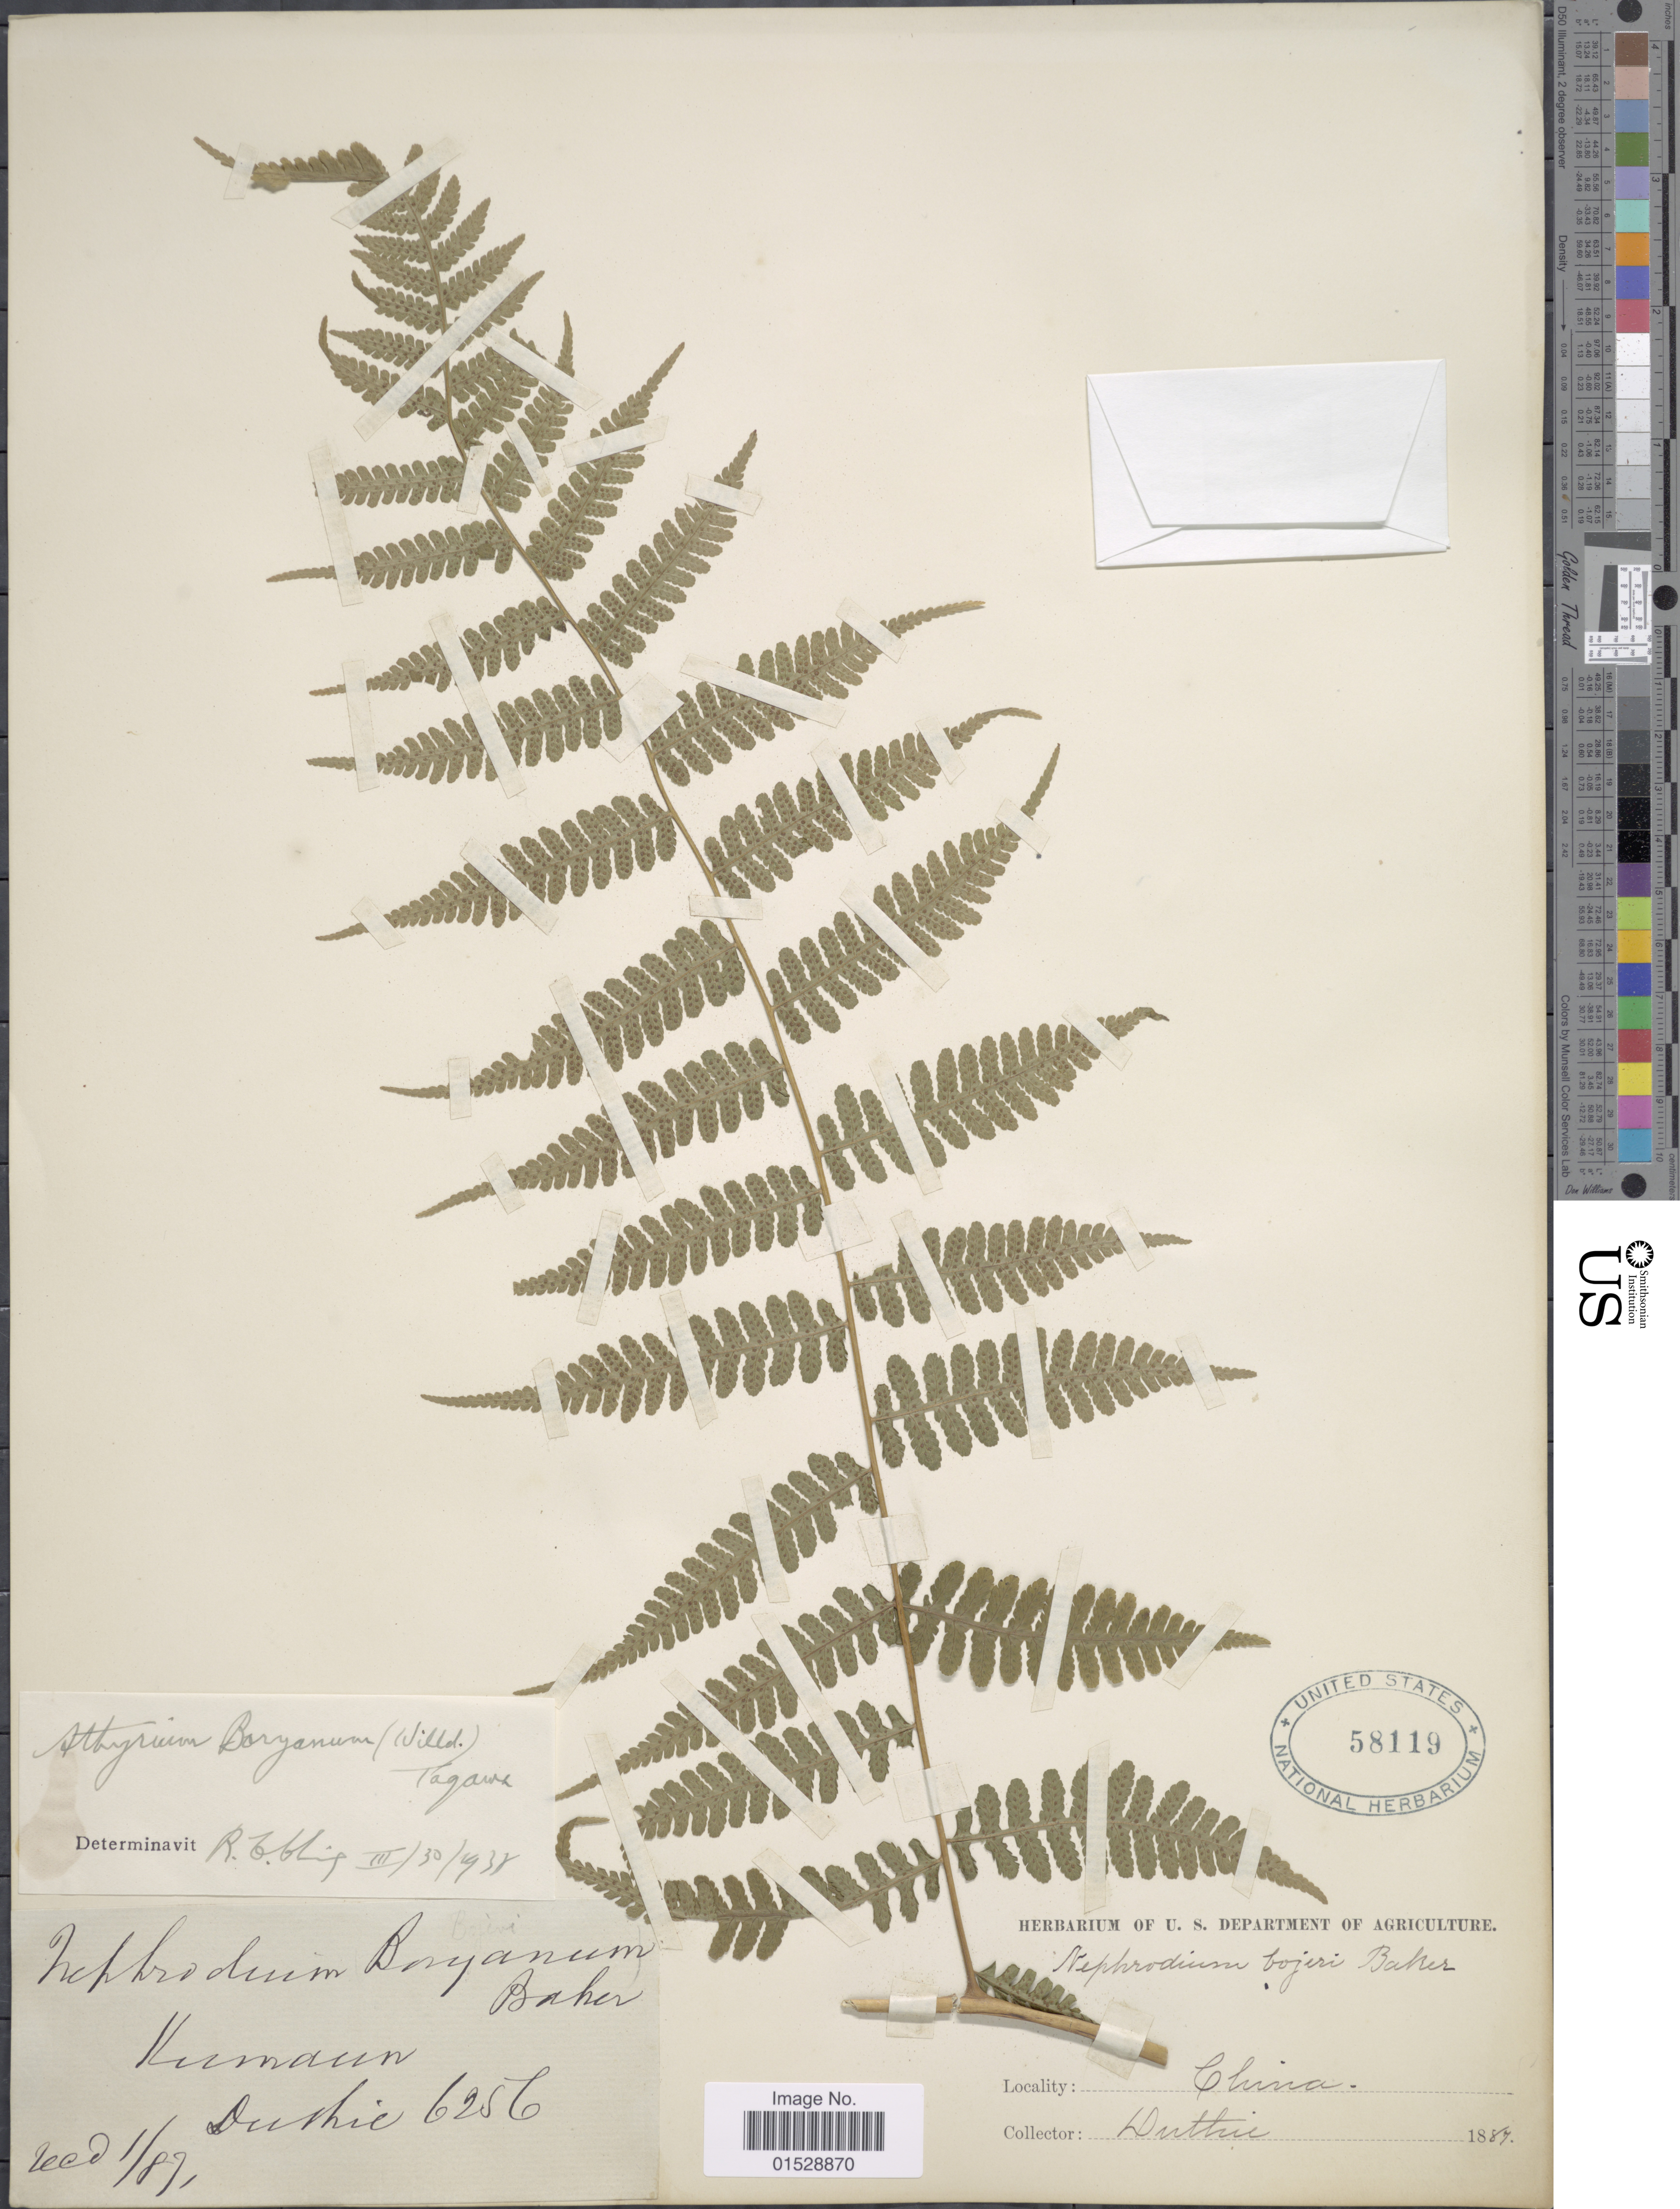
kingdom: Plantae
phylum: Tracheophyta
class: Polypodiopsida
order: Polypodiales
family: Athyriaceae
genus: Deparia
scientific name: Deparia boryana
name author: (Willd.) M. Kato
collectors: Duthie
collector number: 6256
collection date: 1887-12-01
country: India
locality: Kumaun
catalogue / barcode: US 58119